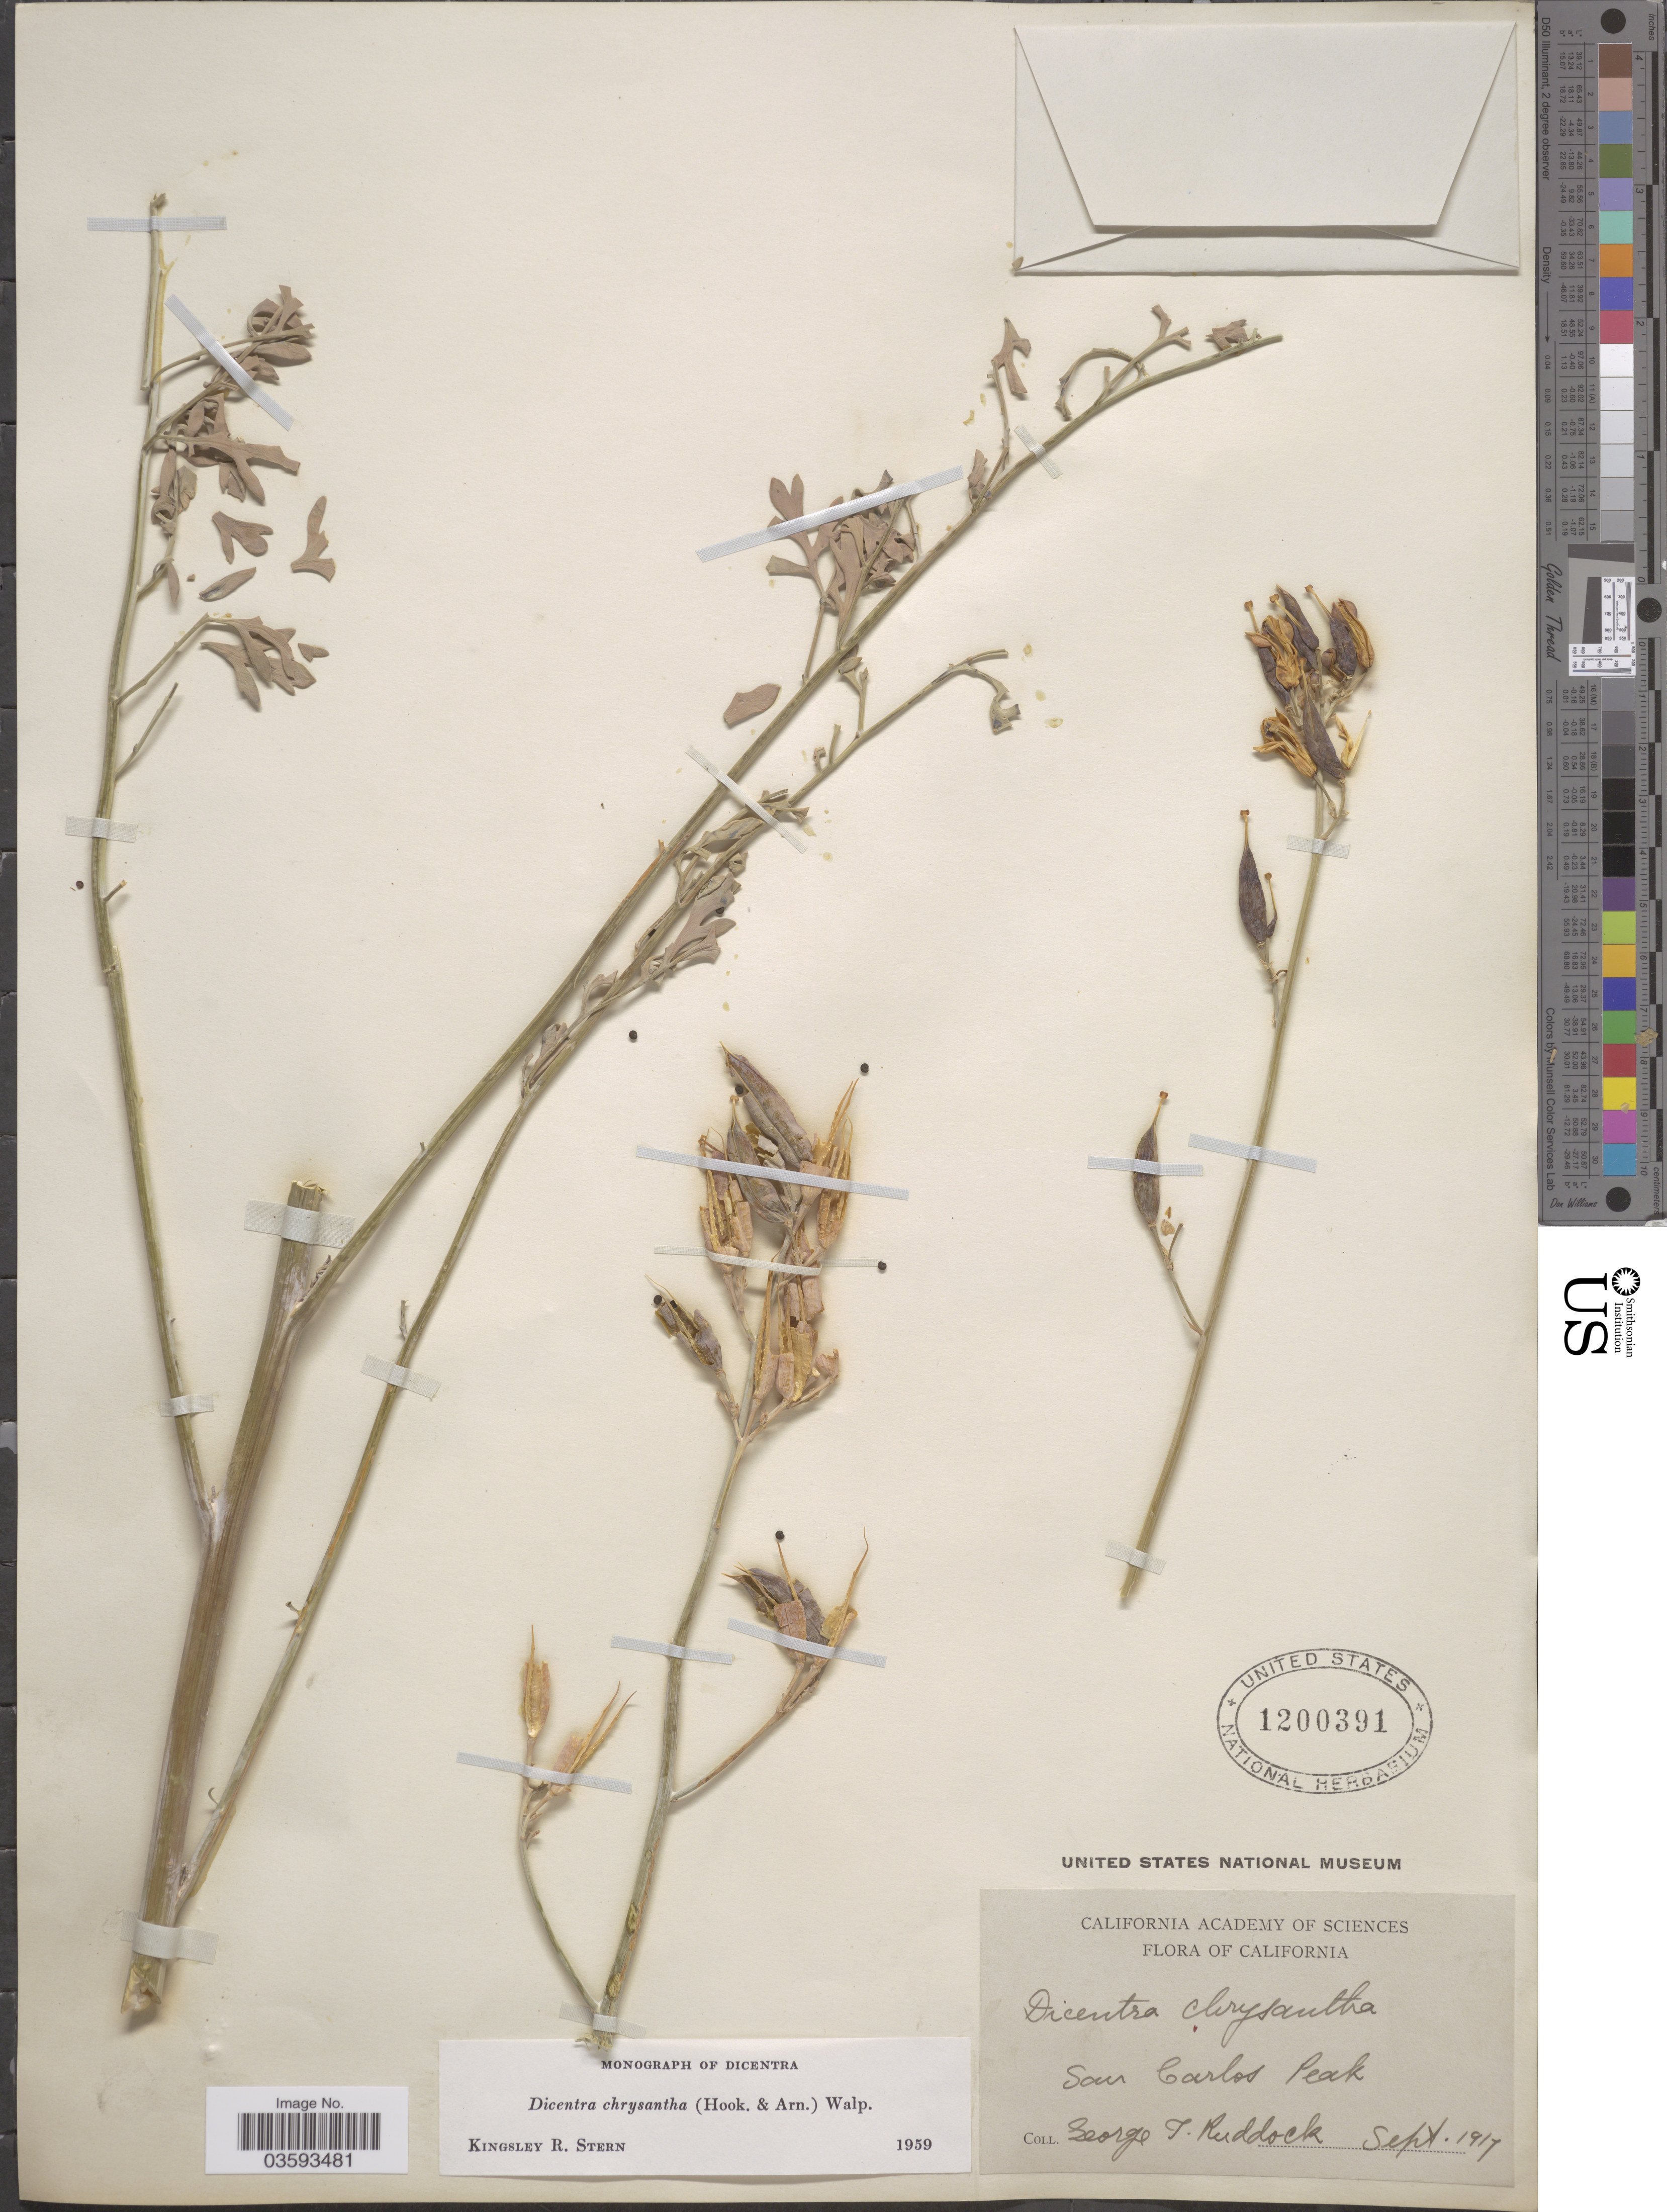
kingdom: Plantae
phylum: Tracheophyta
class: Magnoliopsida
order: Ranunculales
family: Papaveraceae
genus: Ehrendorferia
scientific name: Ehrendorferia chrysantha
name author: (Hook. & Arn.) Rylander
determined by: Strong, M. T., (US), Smithsonian Institution - National Museum of Natural History (UNITED STATES)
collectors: G. T. Ruddock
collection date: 1917-09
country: United States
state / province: California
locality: San Carlos Peak.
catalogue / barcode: US 1200391